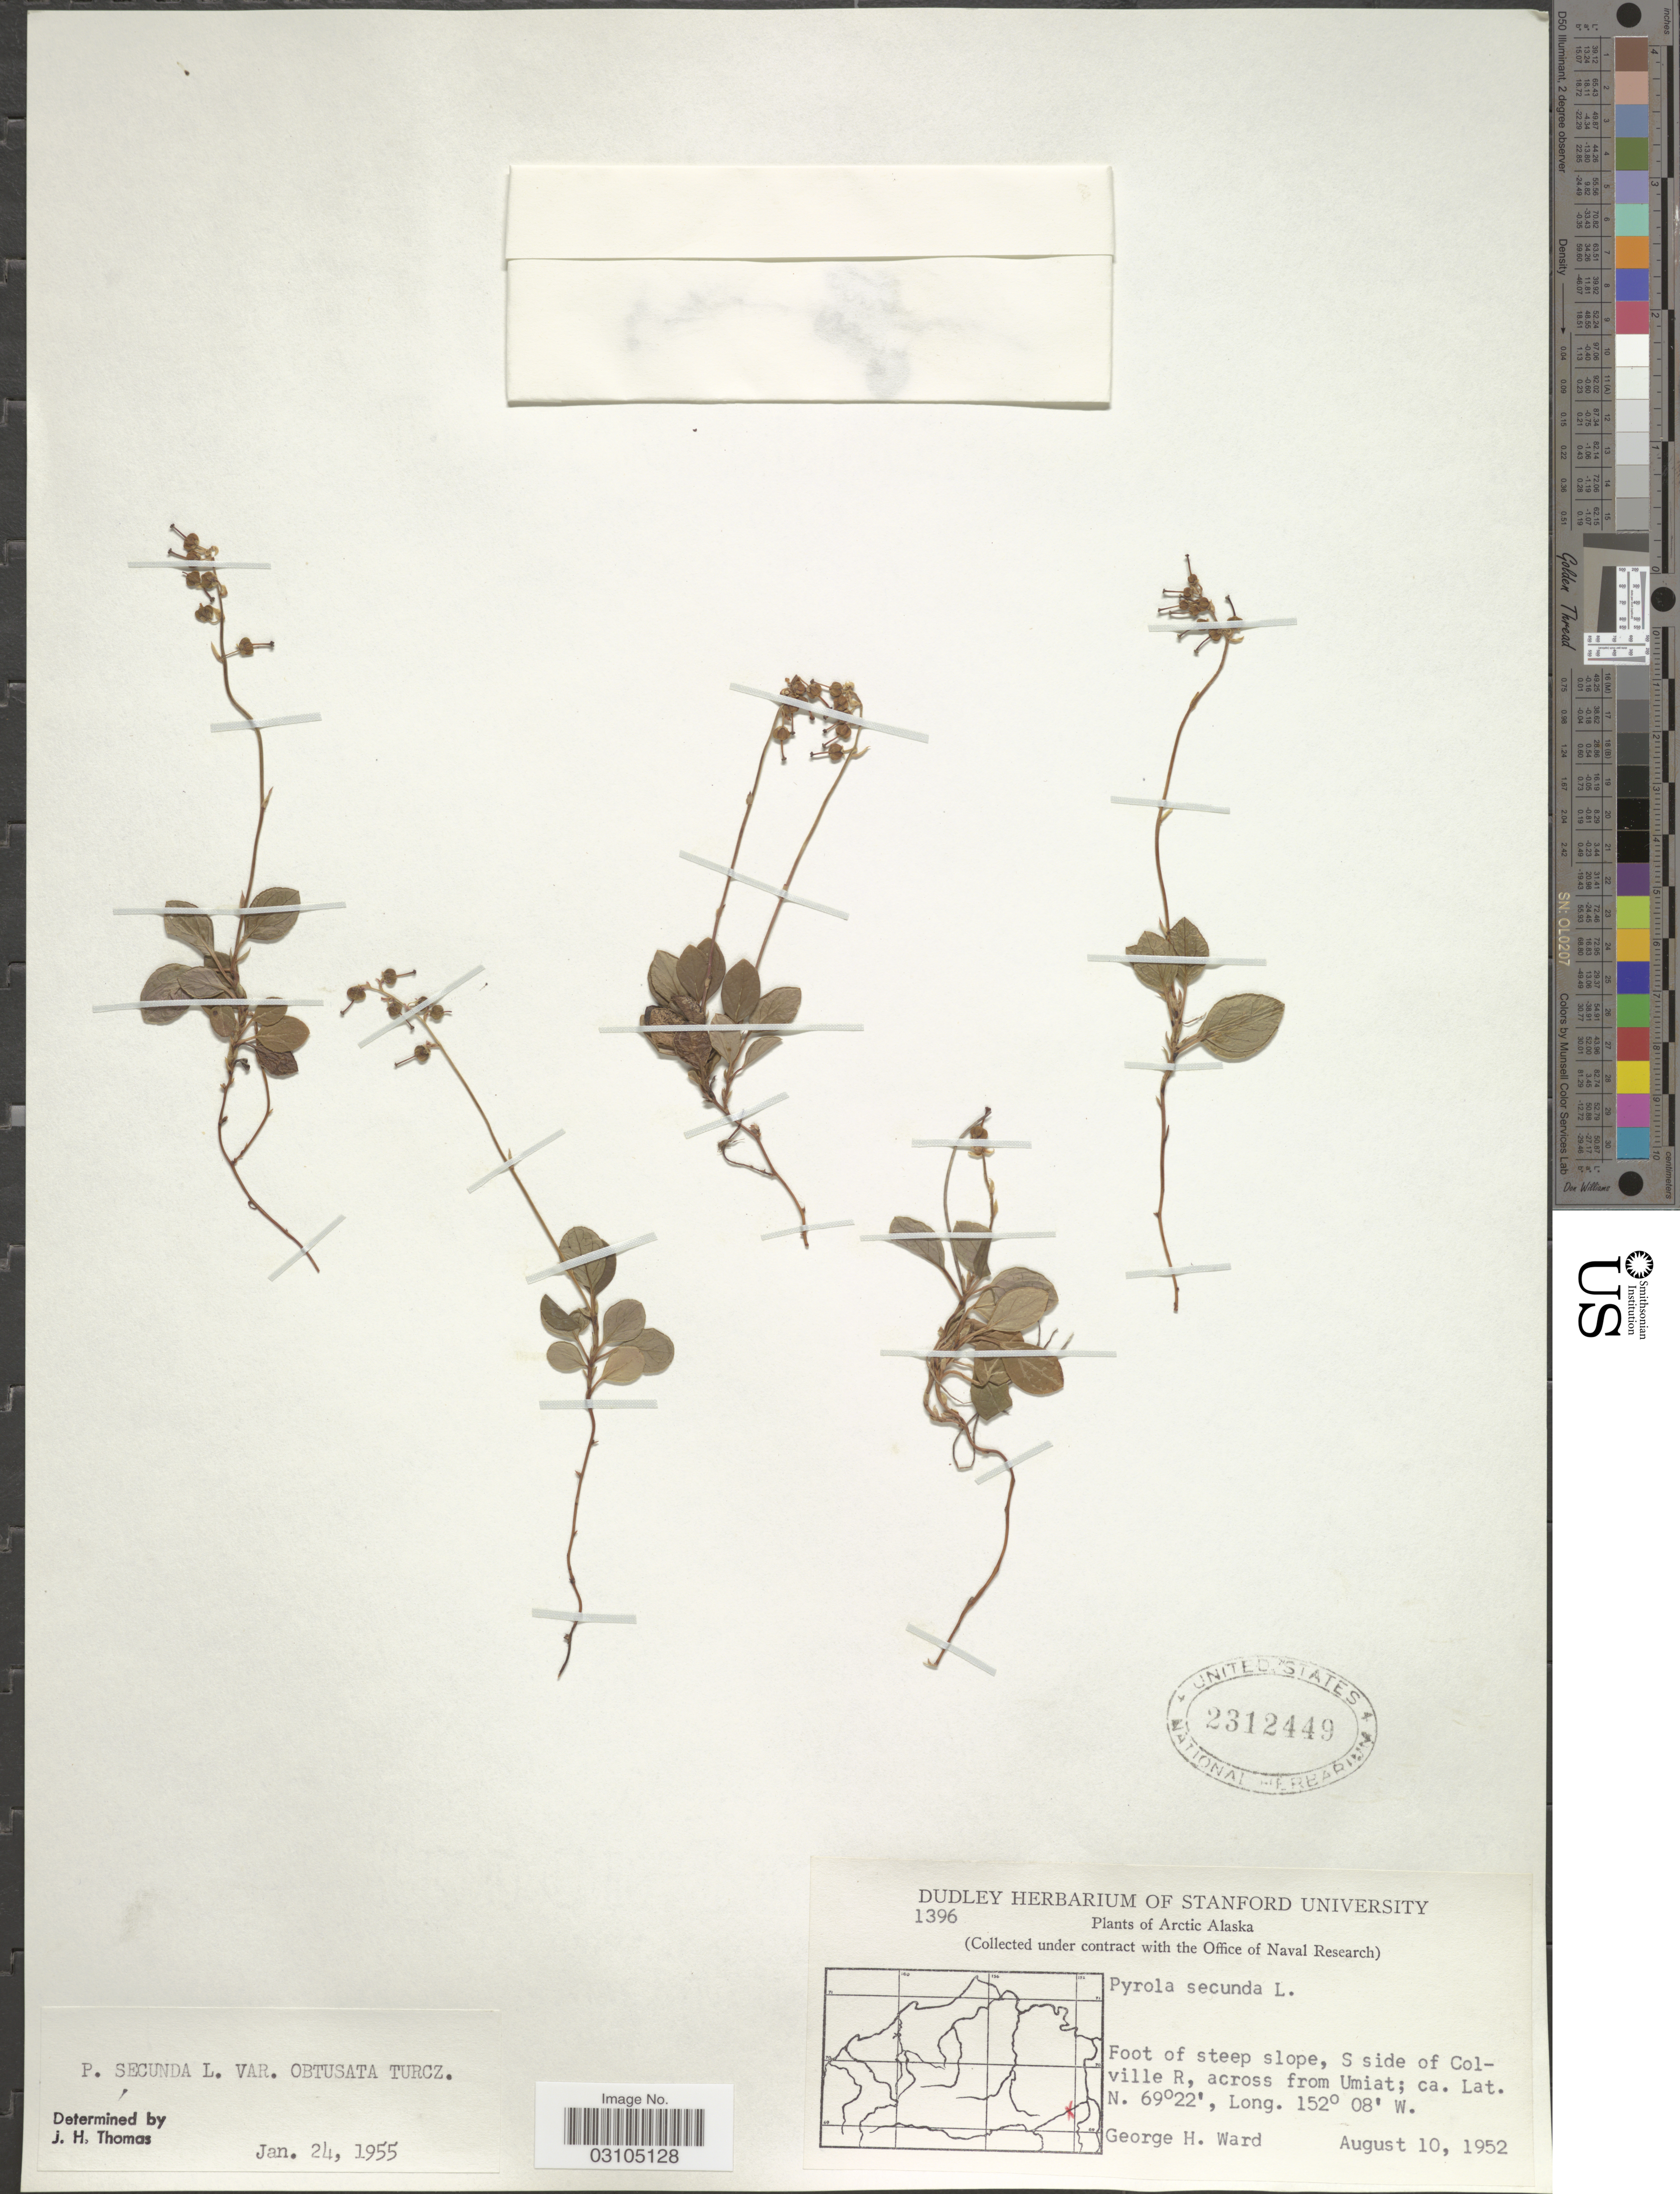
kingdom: Plantae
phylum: Tracheophyta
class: Magnoliopsida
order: Ericales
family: Ericaceae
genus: Orthilia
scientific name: Orthilia secunda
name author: (L.) House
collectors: G. H. Ward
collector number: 1396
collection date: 1952-08-10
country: United States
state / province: Alaska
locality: Arctic Alaska. Foot of steep slope, S slide of Colville R, across from Umiat.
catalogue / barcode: US 2312449